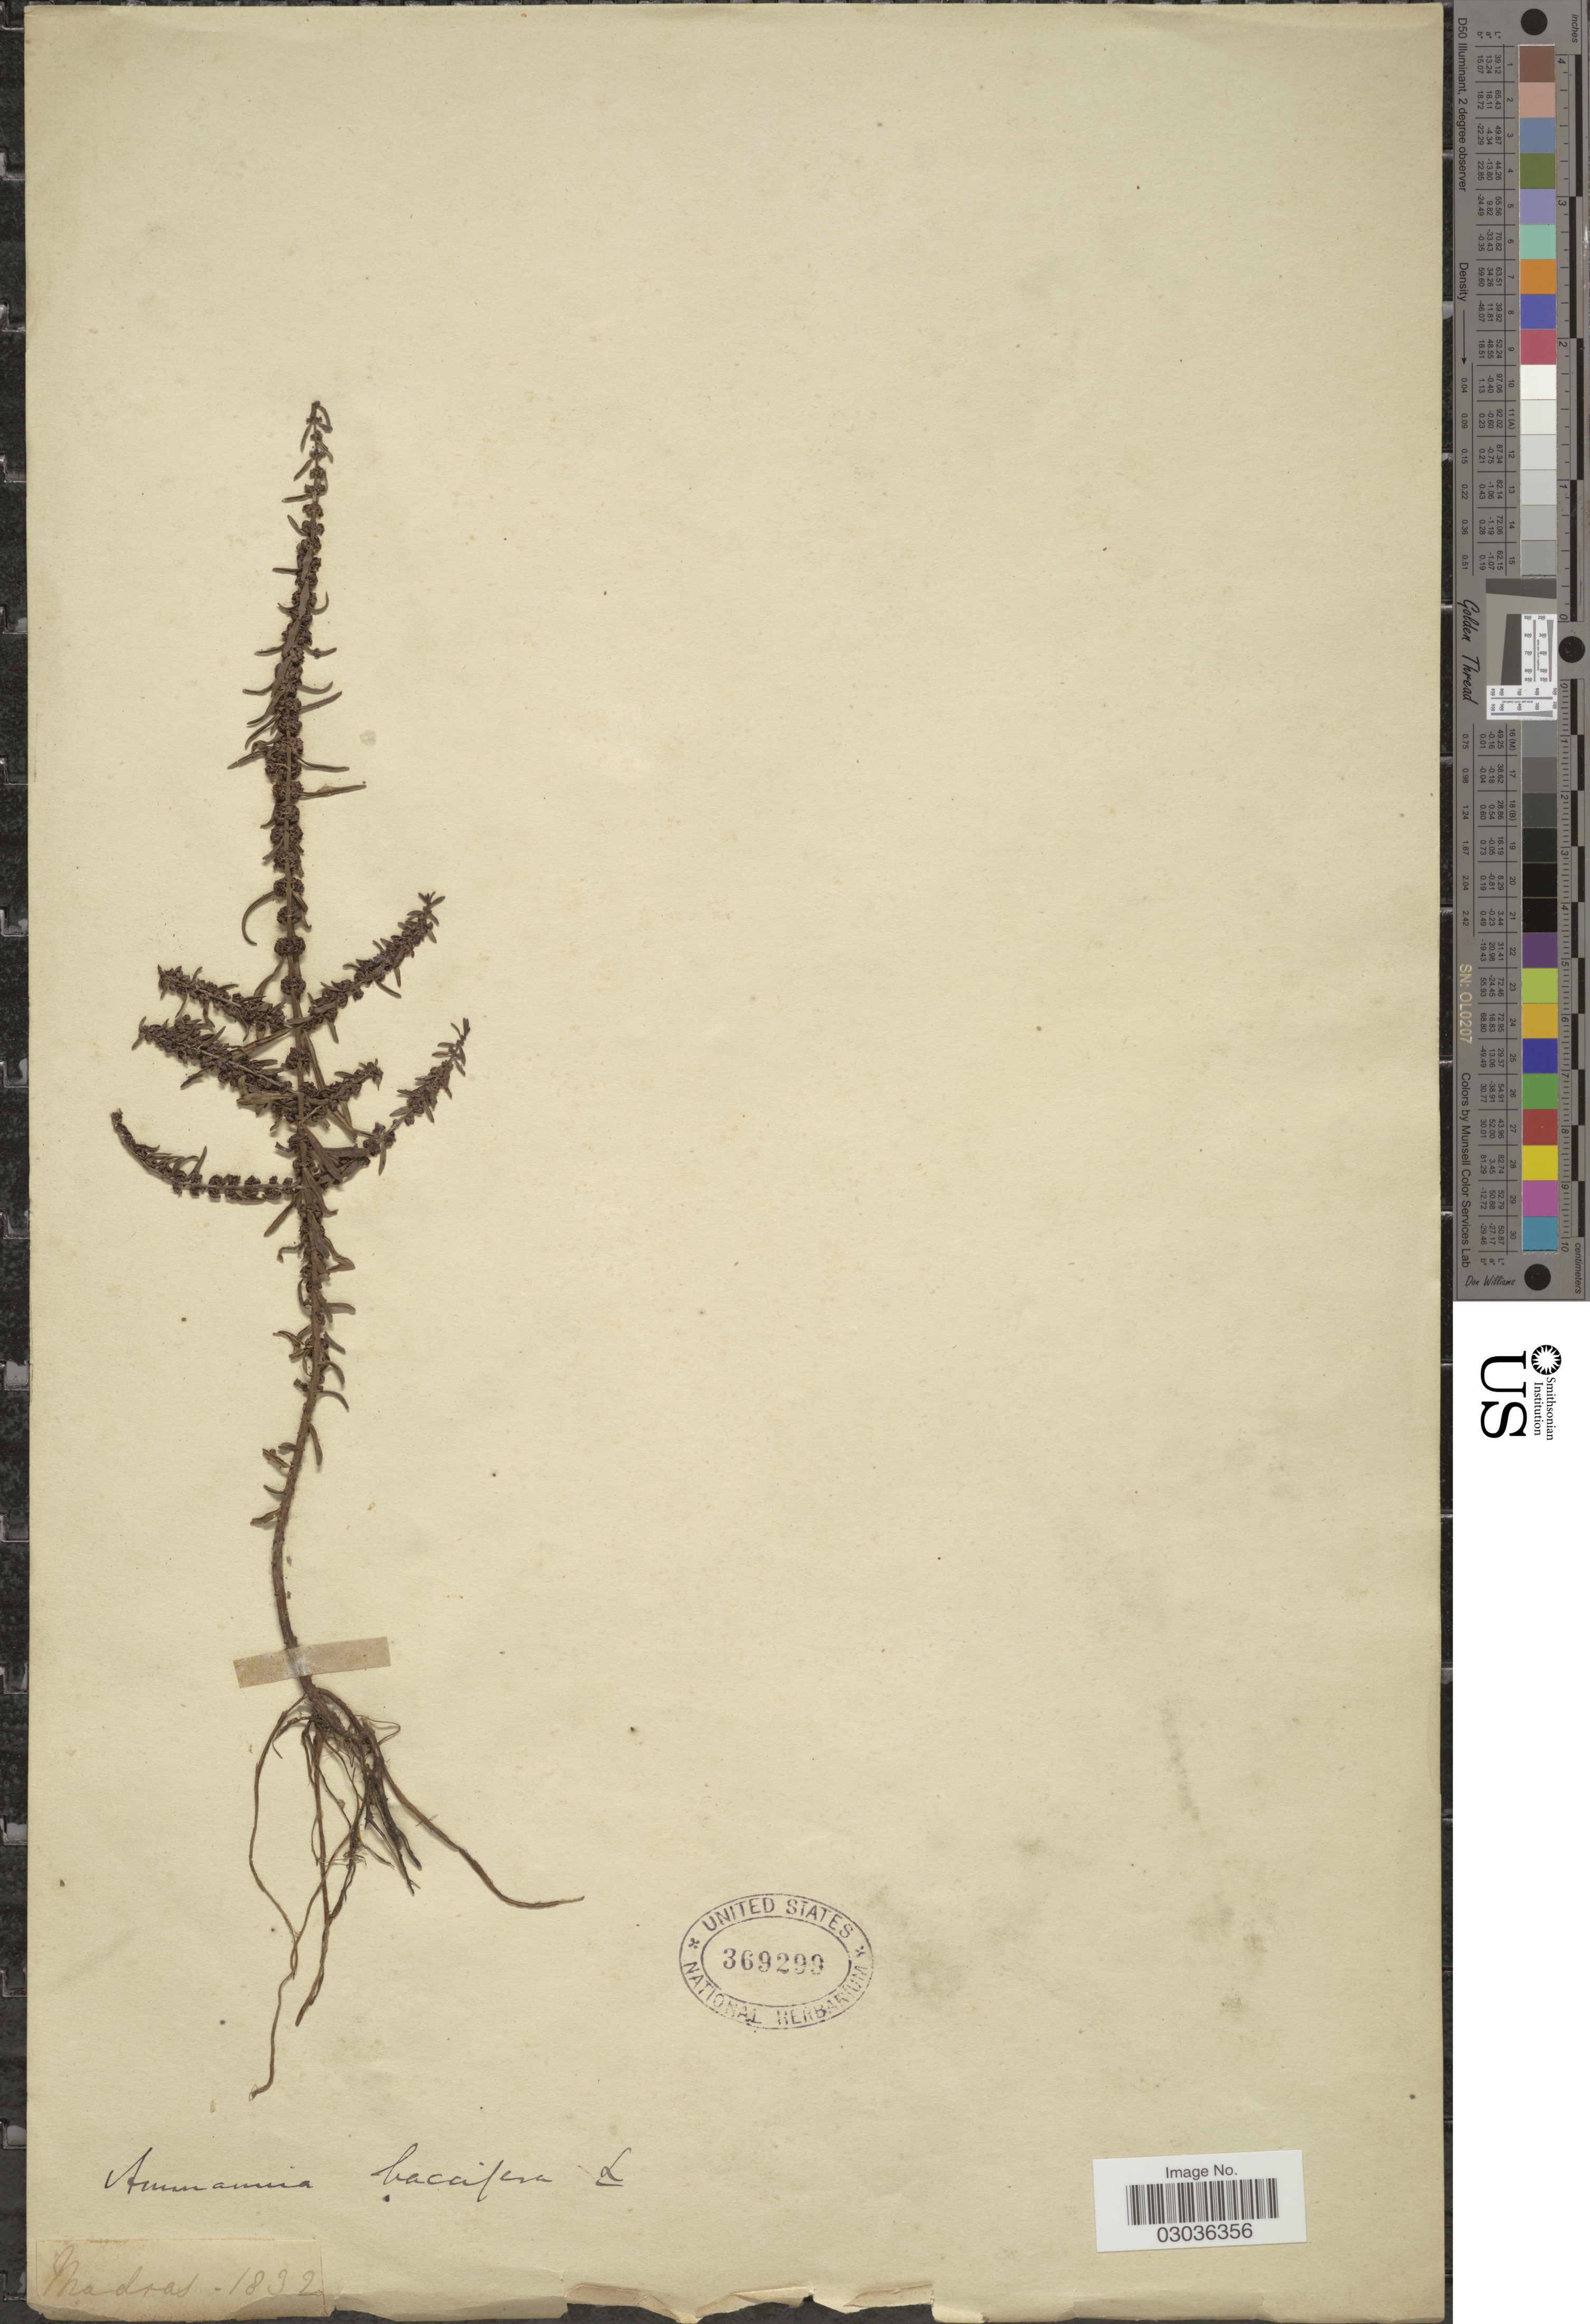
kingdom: Plantae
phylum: Tracheophyta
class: Magnoliopsida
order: Myrtales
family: Lythraceae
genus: Ammannia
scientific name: Ammannia baccifera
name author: L.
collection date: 1892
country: India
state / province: Tamil Nadu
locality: Madras.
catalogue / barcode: US 369299